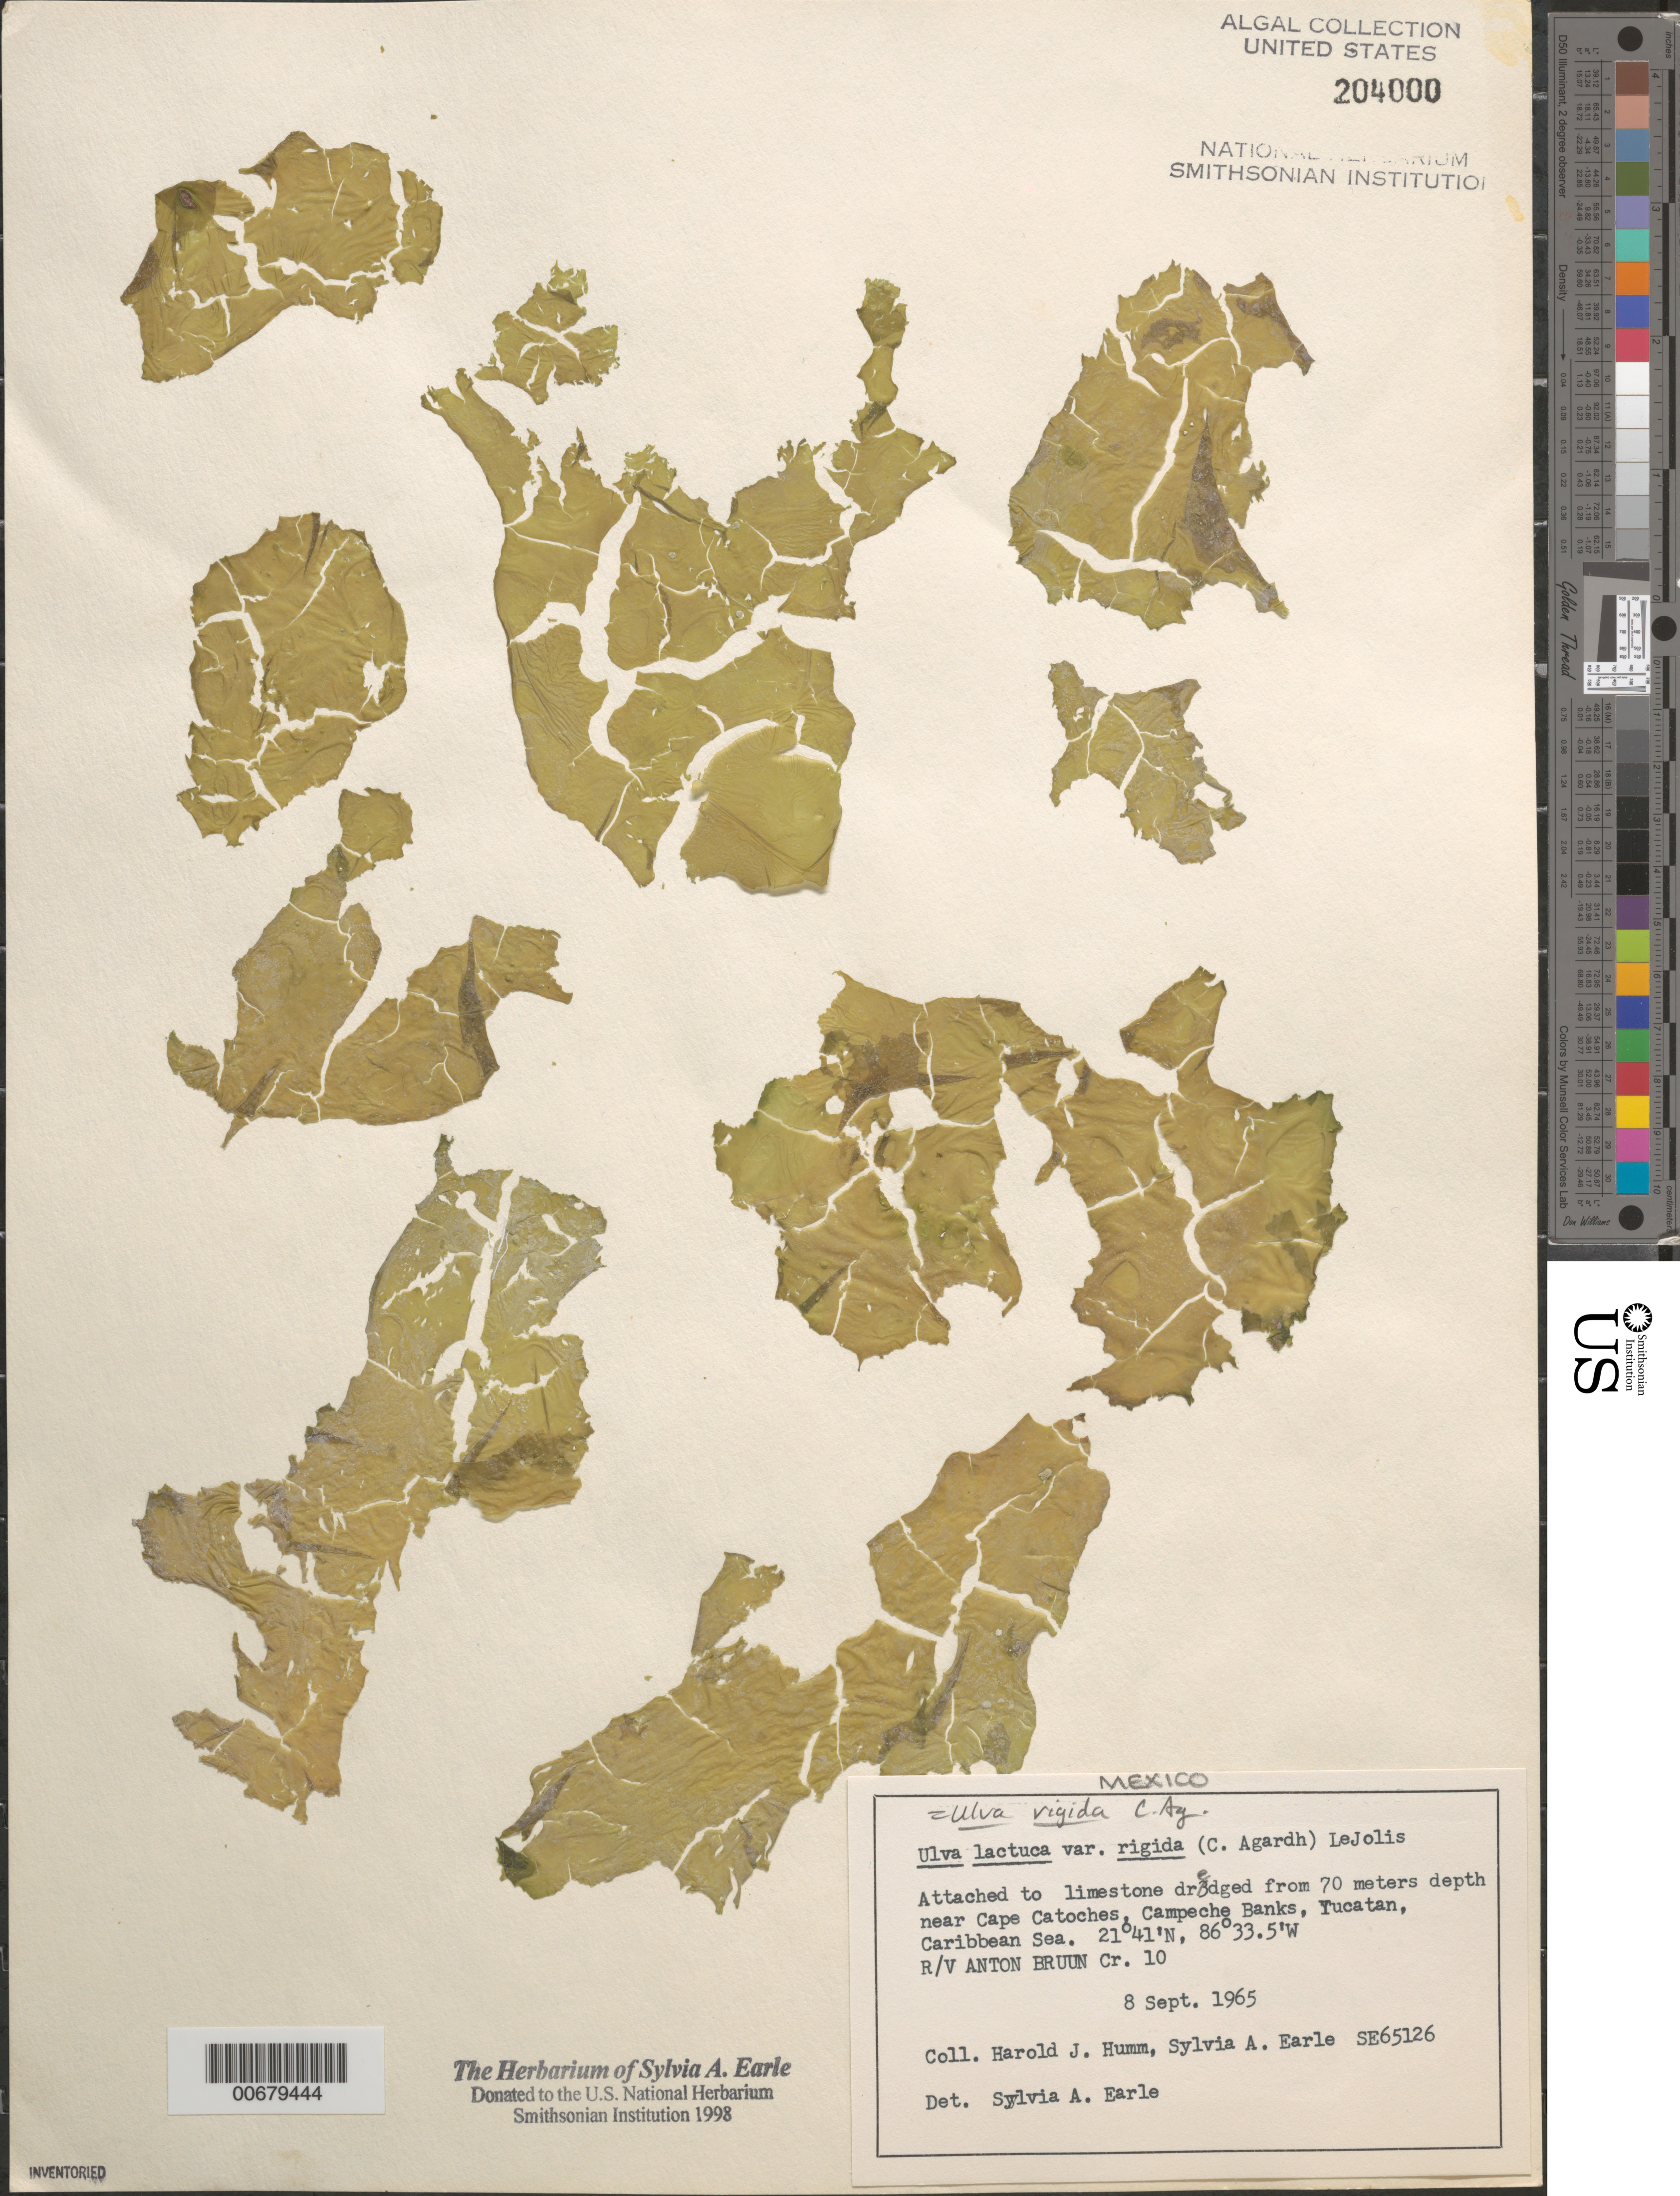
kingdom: Plantae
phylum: Chlorophyta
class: Ulvophyceae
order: Ulvales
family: Ulvaceae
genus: Ulva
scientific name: Ulva rigida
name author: C. Agardh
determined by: Earle, S. A.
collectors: H. J. Humm & S. A. Earle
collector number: SE 65126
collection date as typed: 08 Sep 1965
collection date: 1965-09-08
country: Mexico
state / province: Quintana Roo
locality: Campeche Banks, near Cape Catoches, Yucatna Peninsula, Caribbean Sea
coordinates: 21 41' N, 86 33.5' W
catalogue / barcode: US 204000